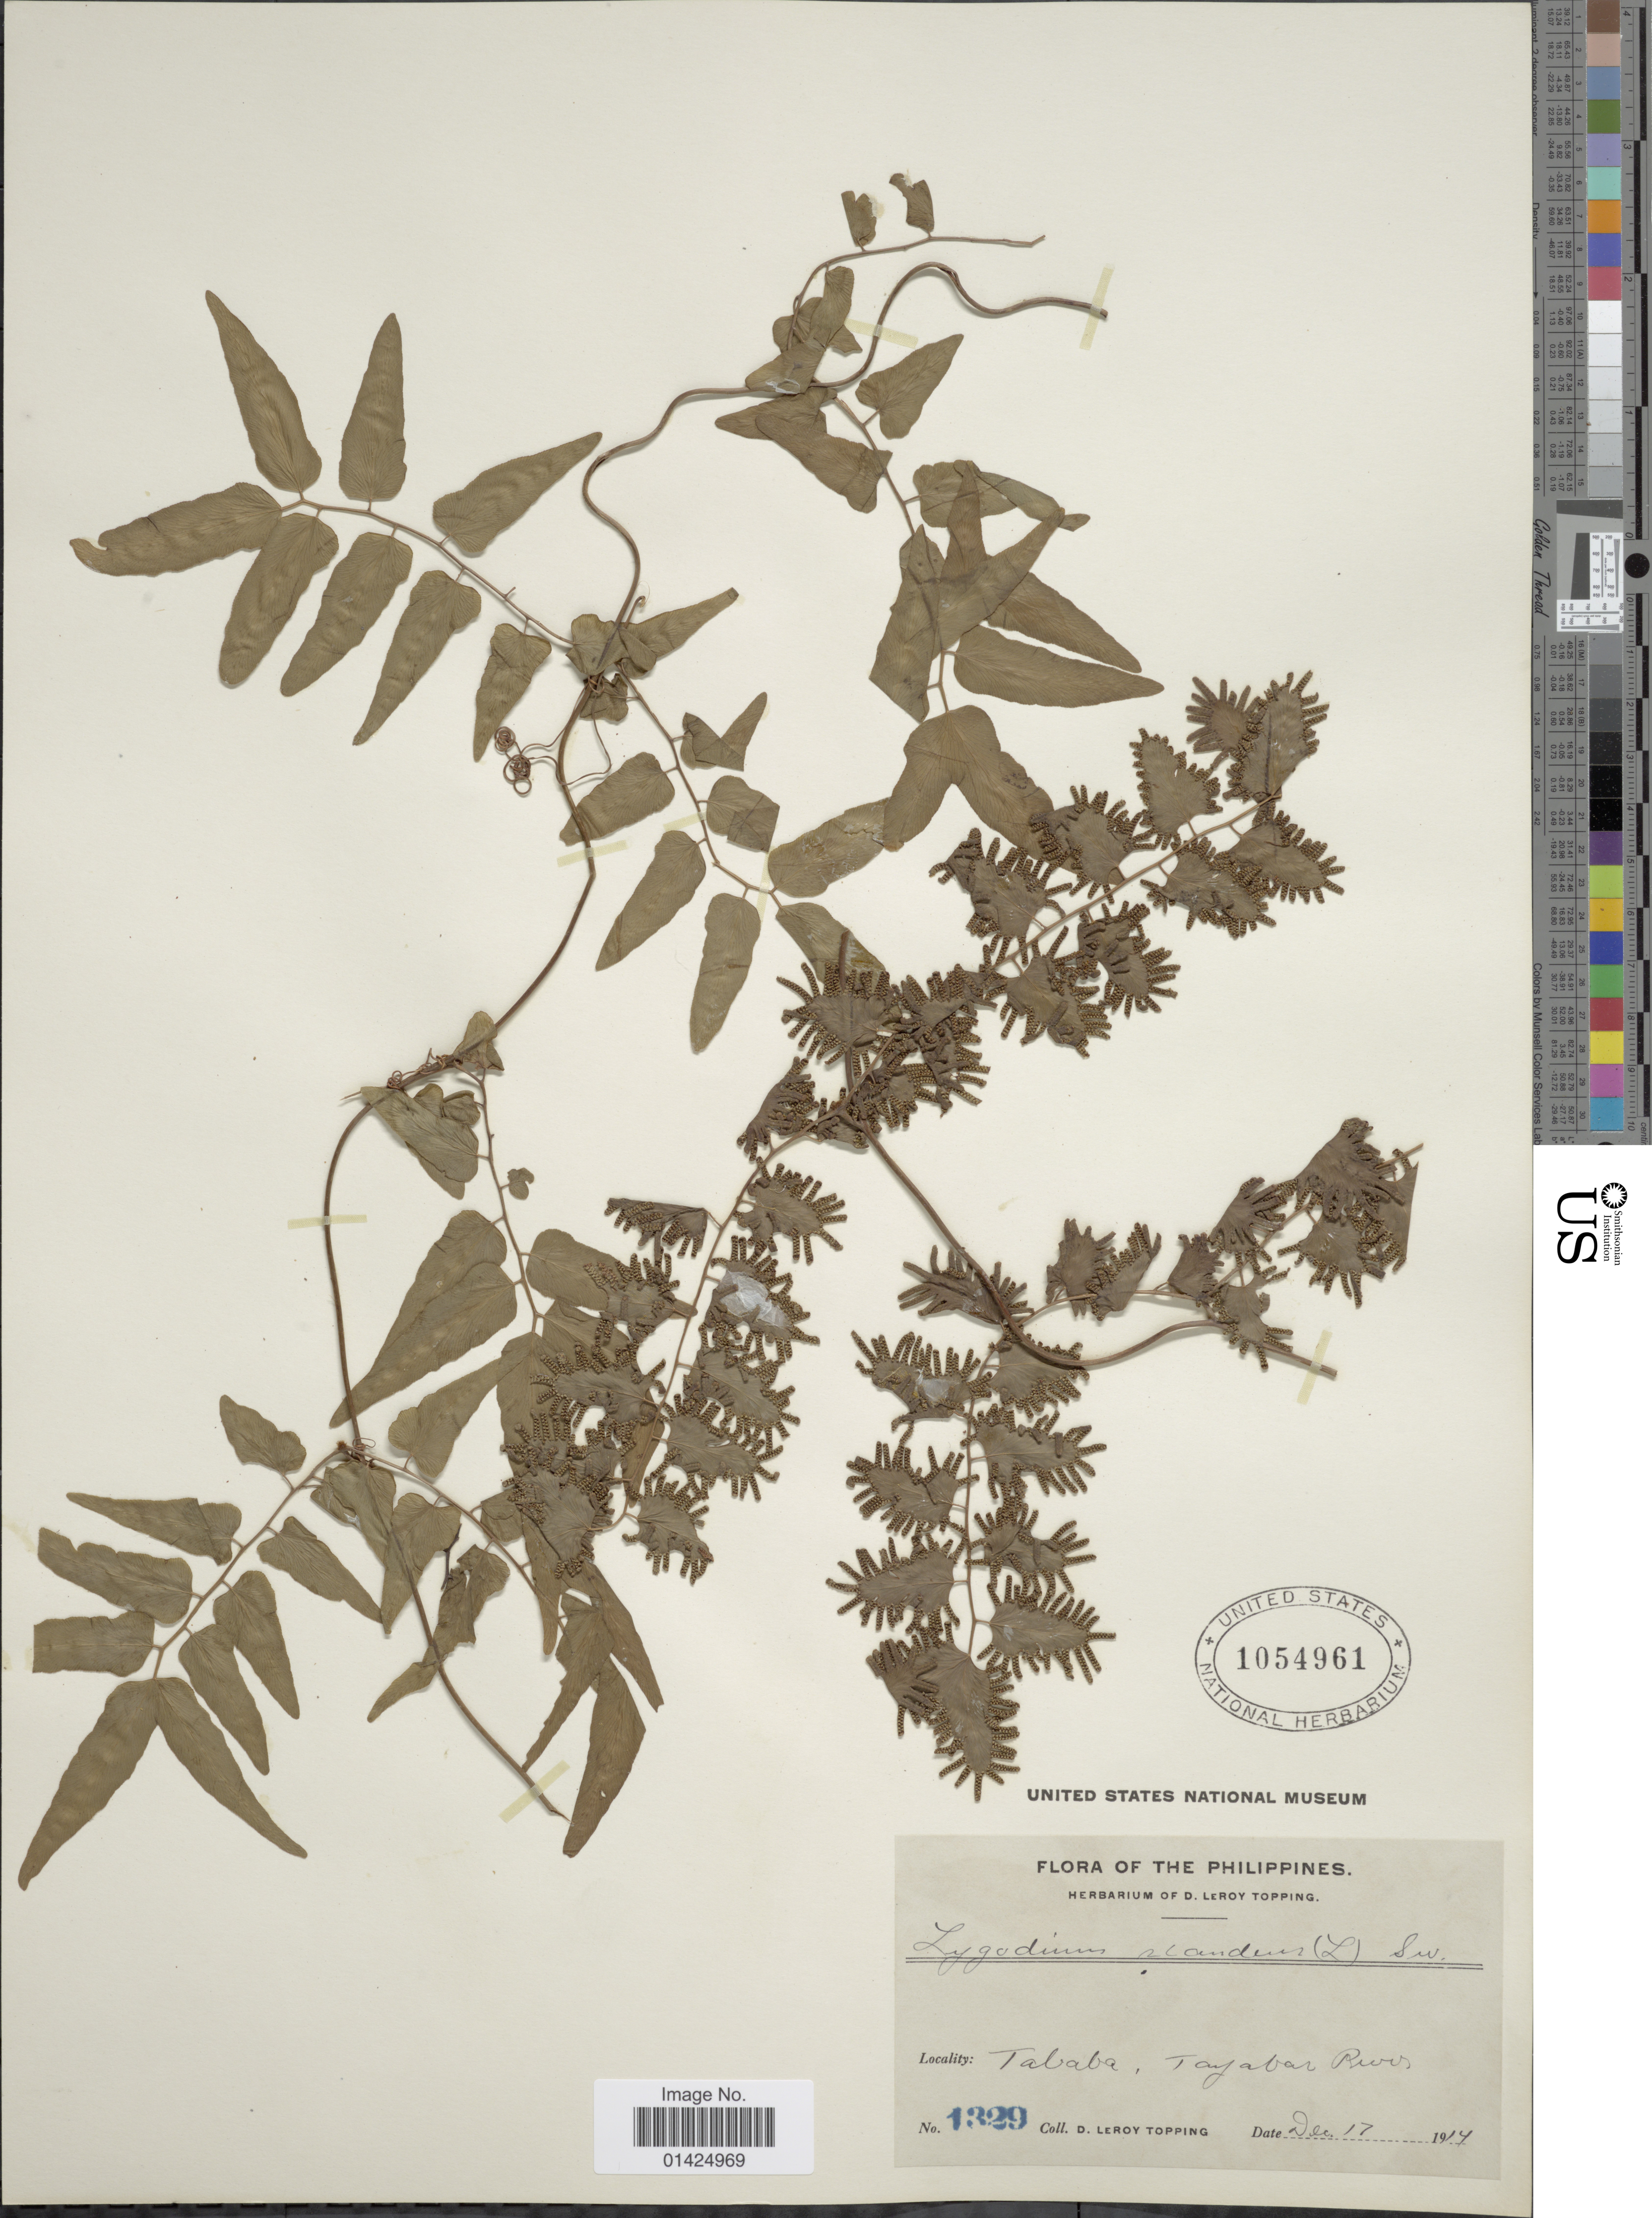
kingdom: Plantae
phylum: Tracheophyta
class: Polypodiopsida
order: Schizaeales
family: Lygodiaceae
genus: Lygodium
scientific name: Lygodium microphyllum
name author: (Cav.) R. Br.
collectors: D. L. Topping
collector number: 1329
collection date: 1914-12-17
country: Philippines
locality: Talaba, Tayabas River.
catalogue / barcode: US 1054961